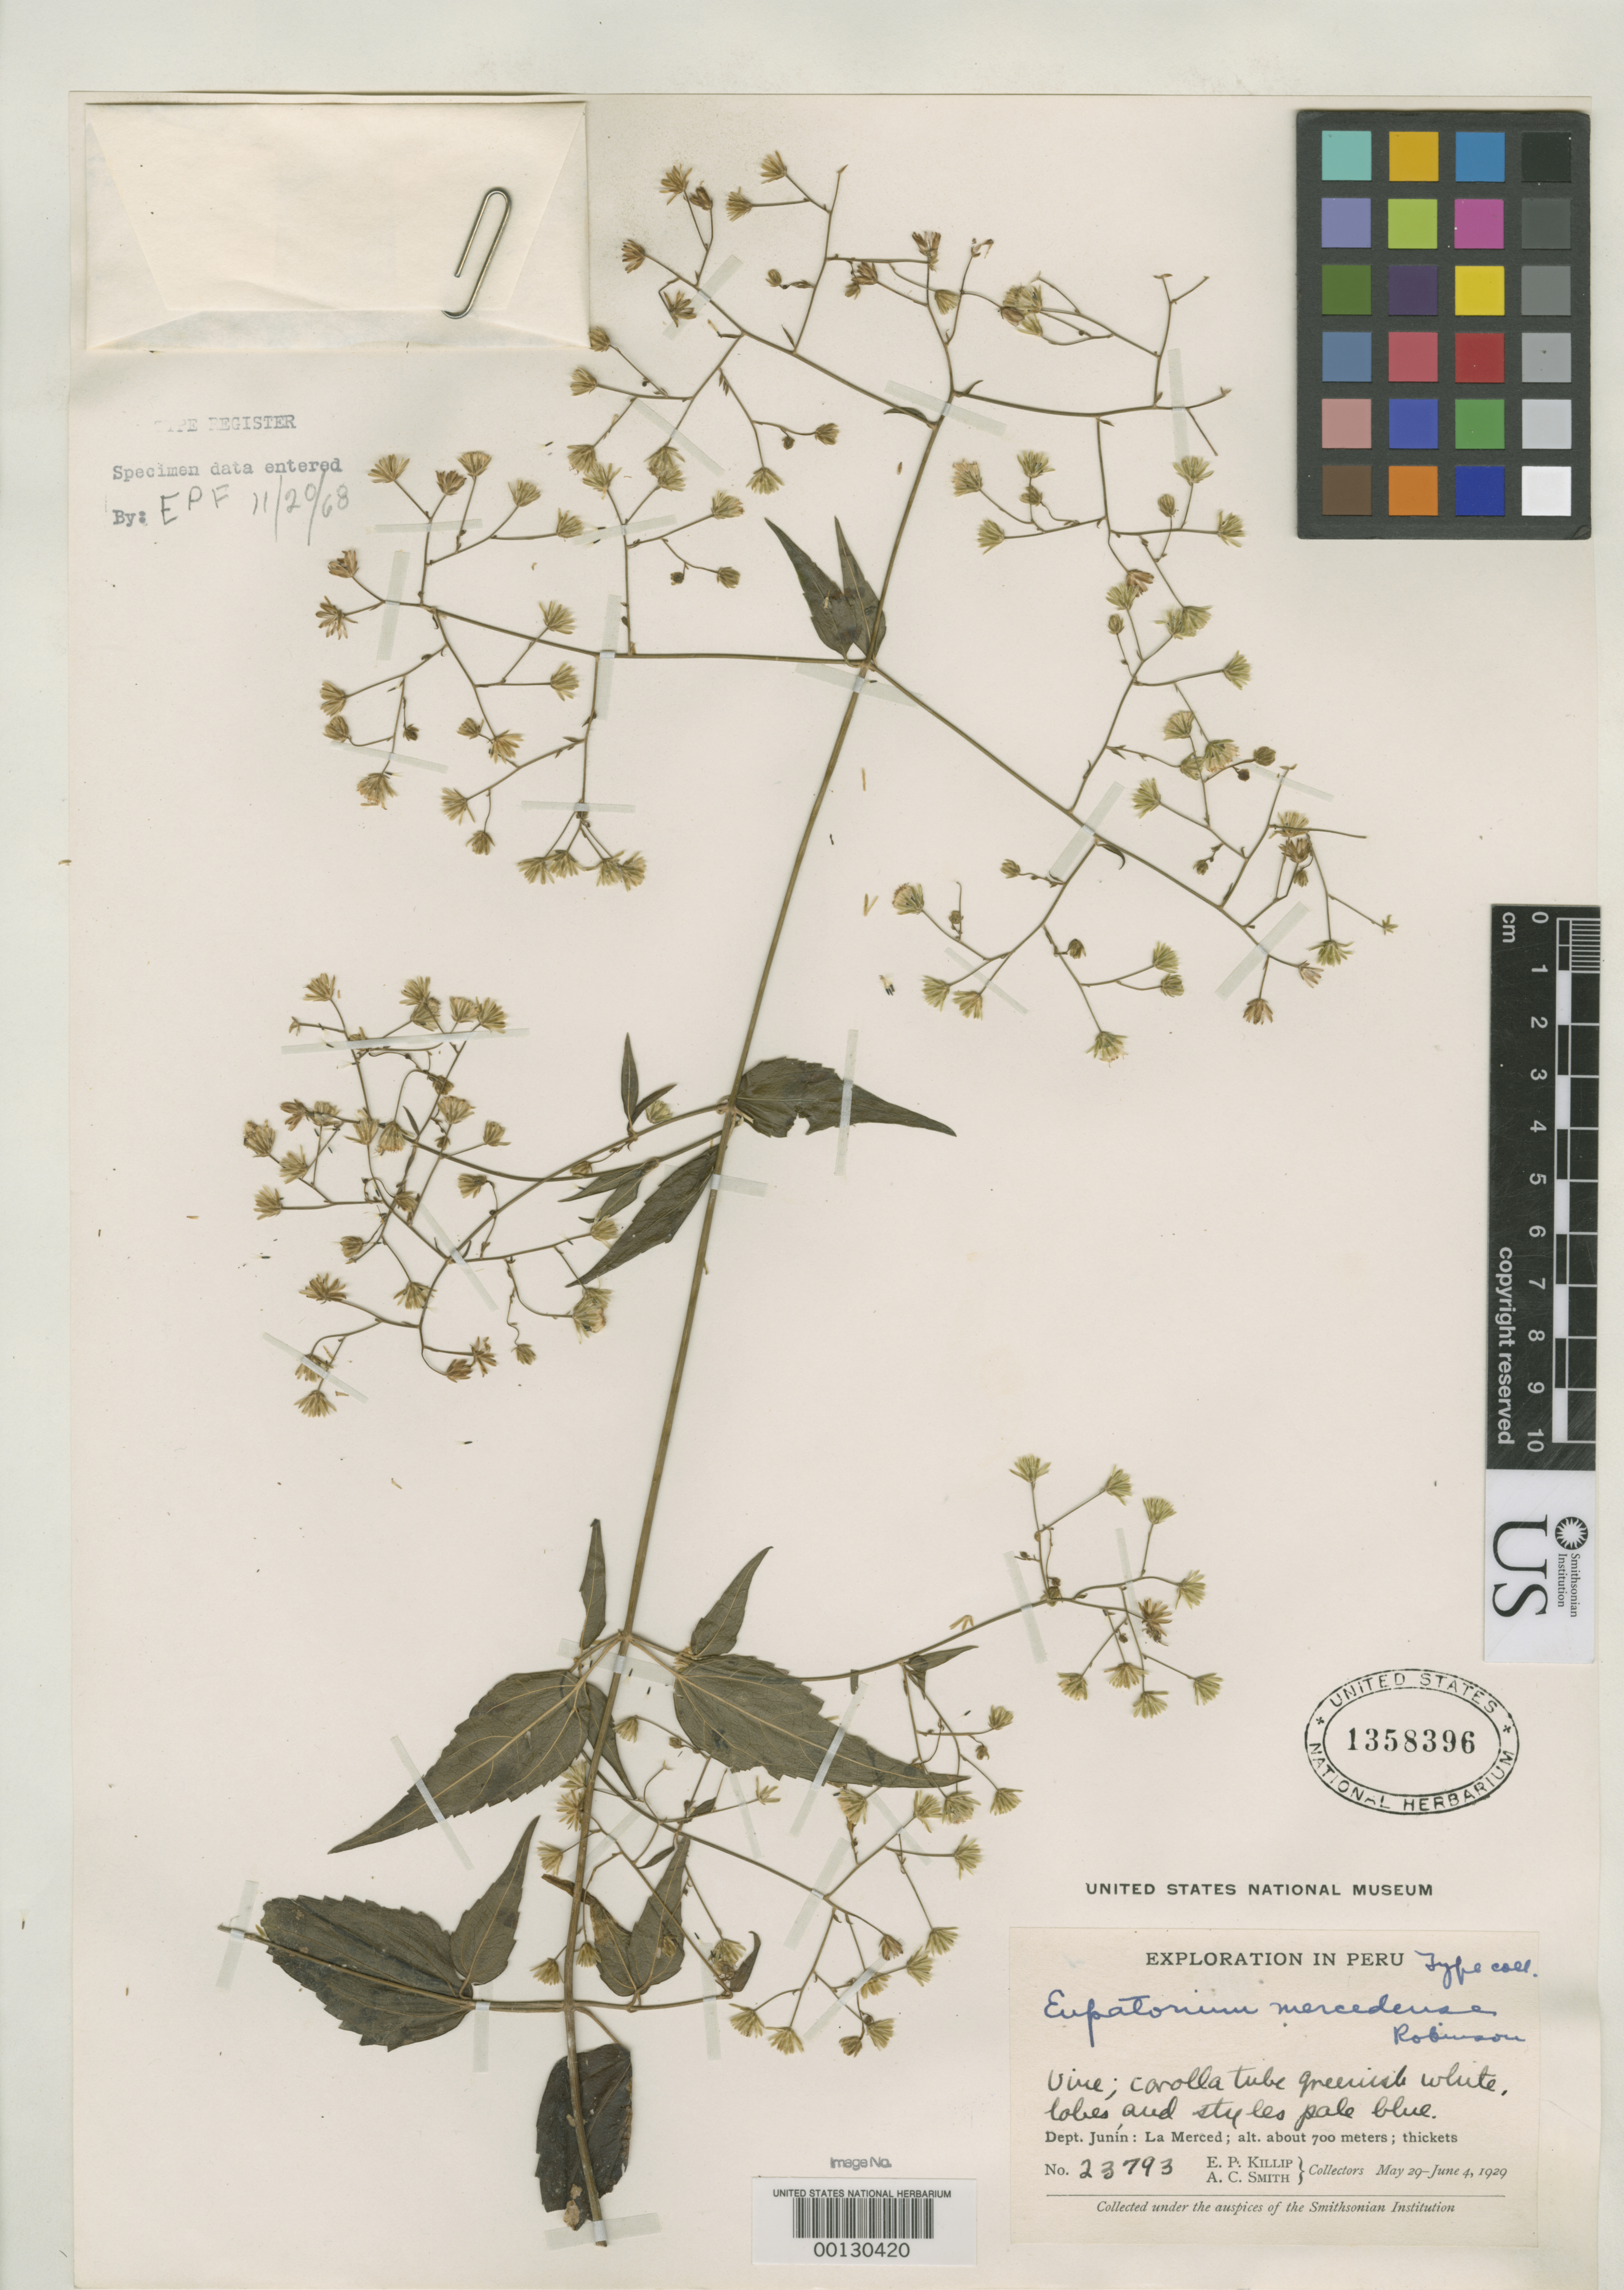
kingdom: Plantae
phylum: Tracheophyta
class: Magnoliopsida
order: Asterales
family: Asteraceae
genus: Eupatorium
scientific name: Eupatorium mercedense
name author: B.L. Rob.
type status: Isotype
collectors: E. P. Killip & A. C. Smith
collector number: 23793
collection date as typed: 29 May 1929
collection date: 1929-05-29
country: Peru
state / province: Junín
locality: La Merced.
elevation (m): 700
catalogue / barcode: US 1358396